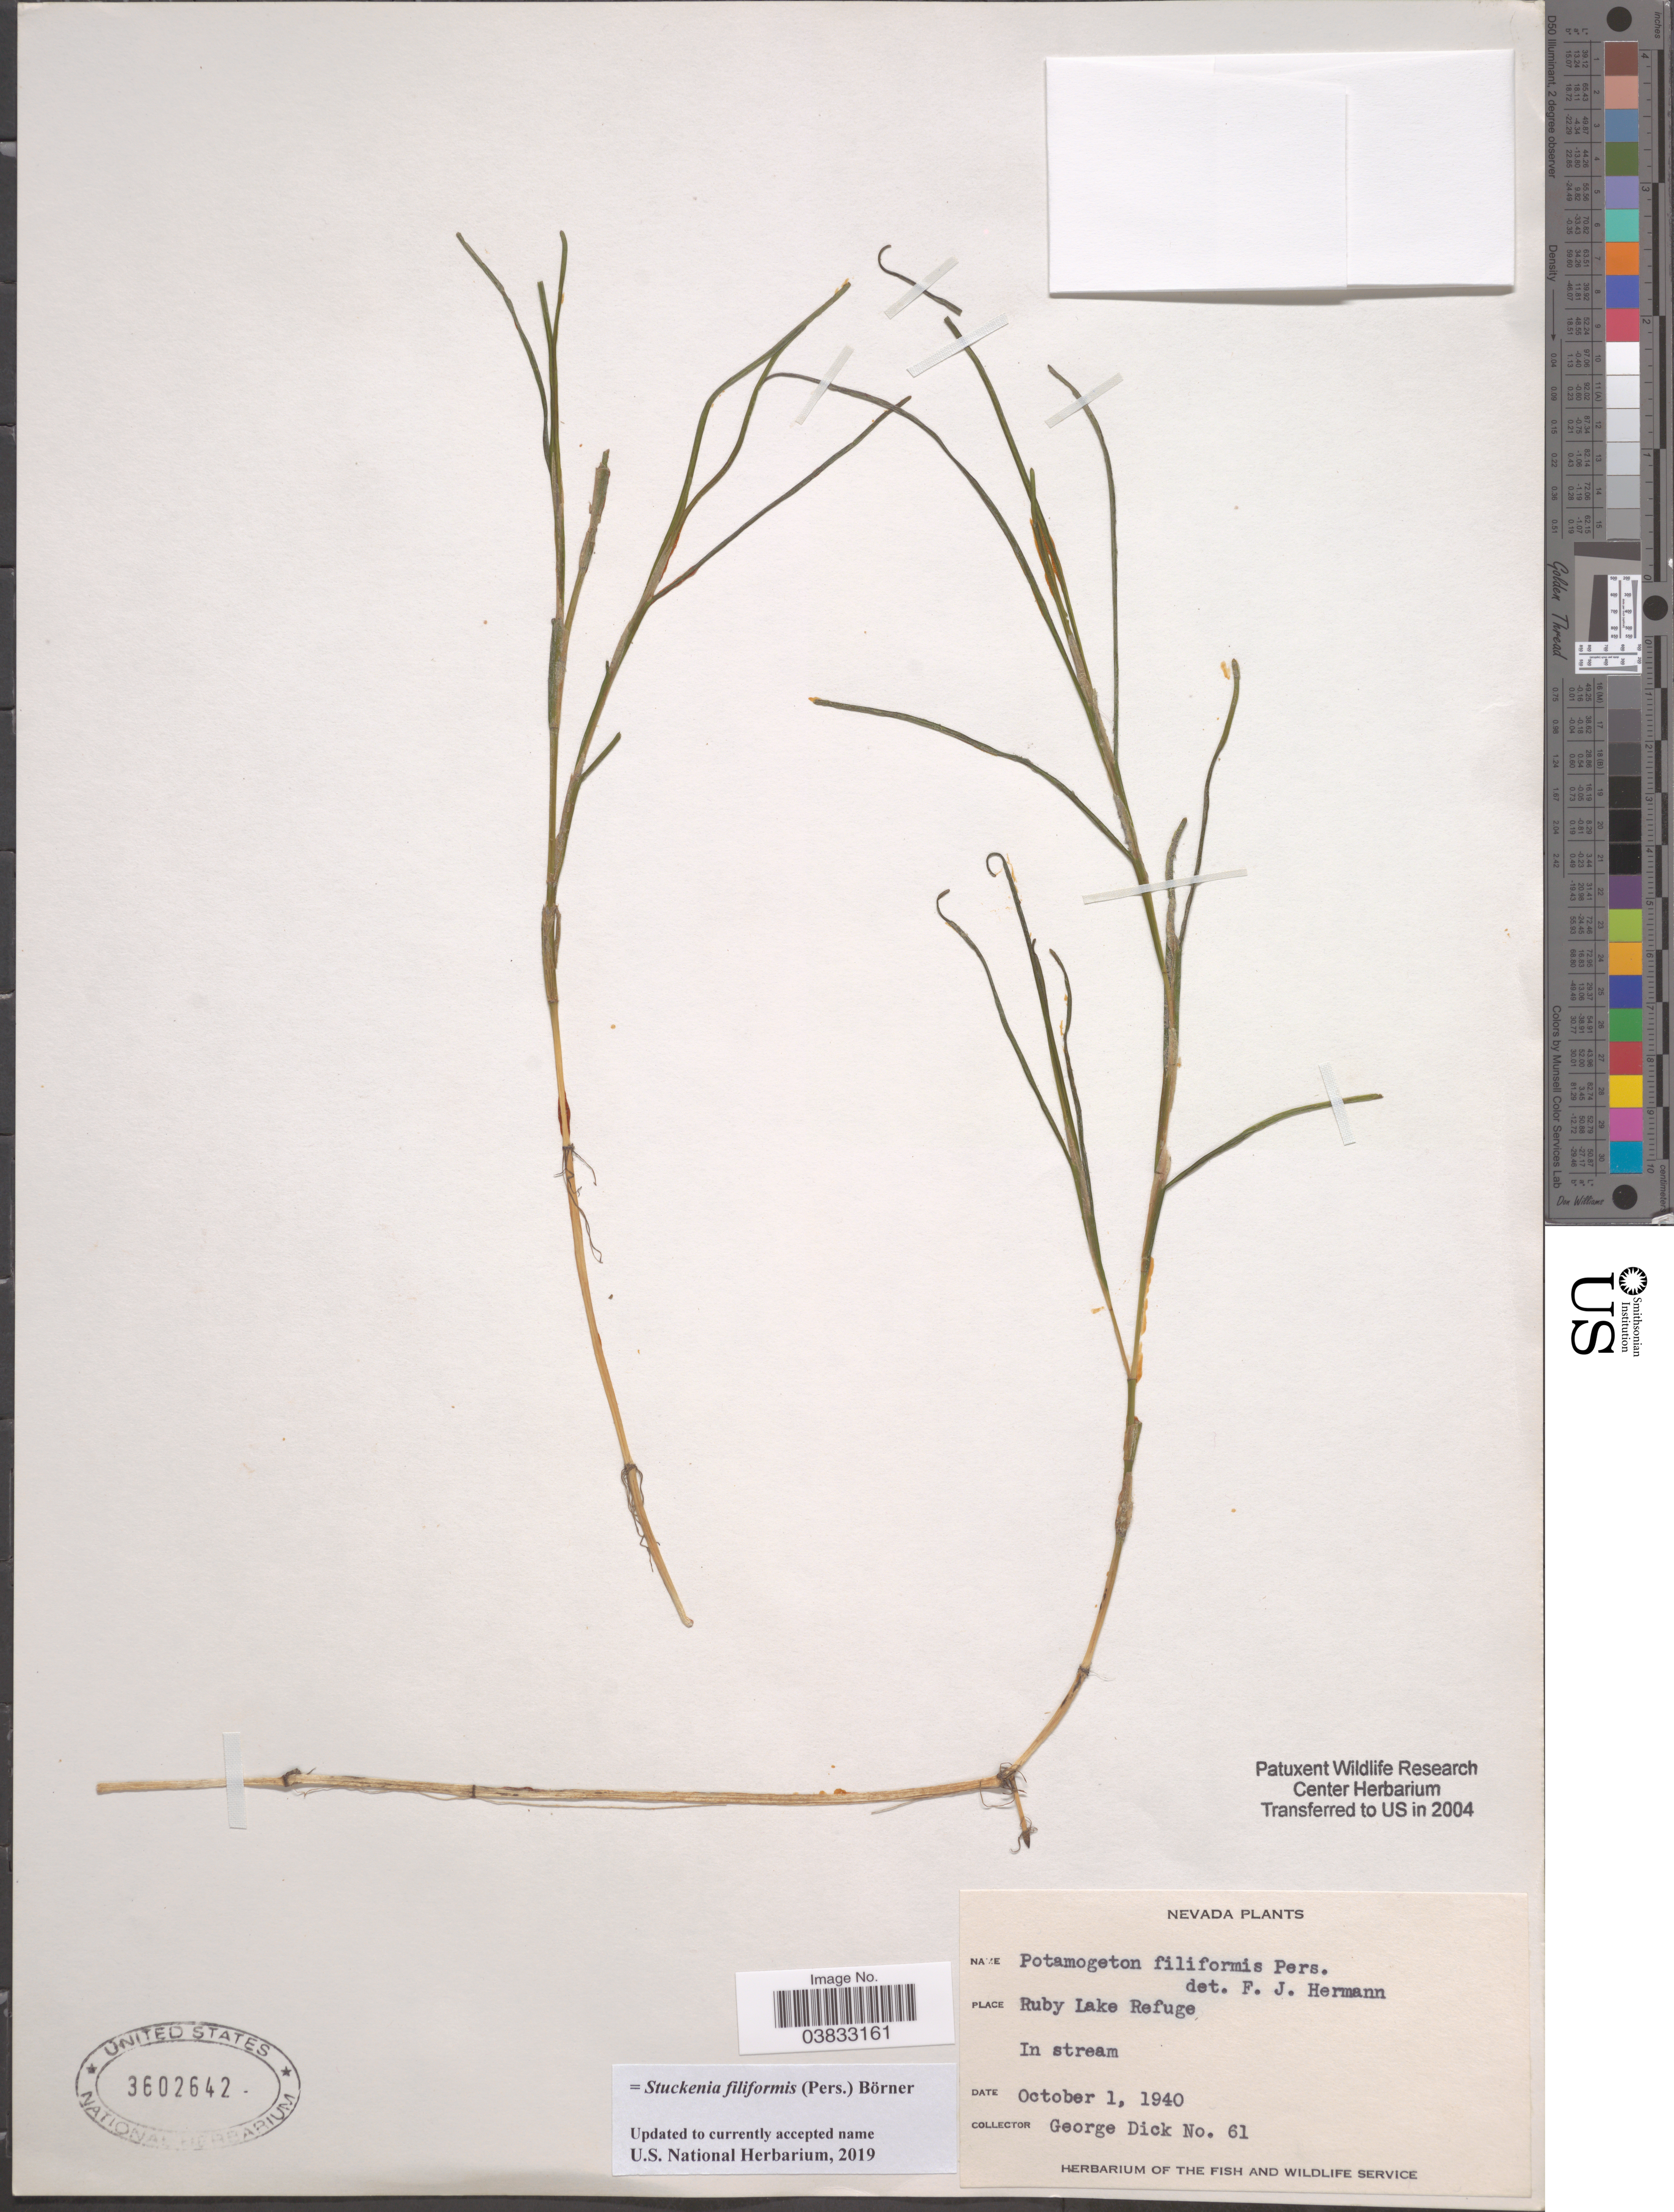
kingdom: Plantae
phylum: Tracheophyta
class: Liliopsida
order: Alismatales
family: Potamogetonaceae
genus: Stuckenia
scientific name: Stuckenia filiformis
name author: (Pers.) Börner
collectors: G. Dick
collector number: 61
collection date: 1940-10-01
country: United States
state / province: Nevada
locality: Ruby Lake Refuge.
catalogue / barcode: US 3602642